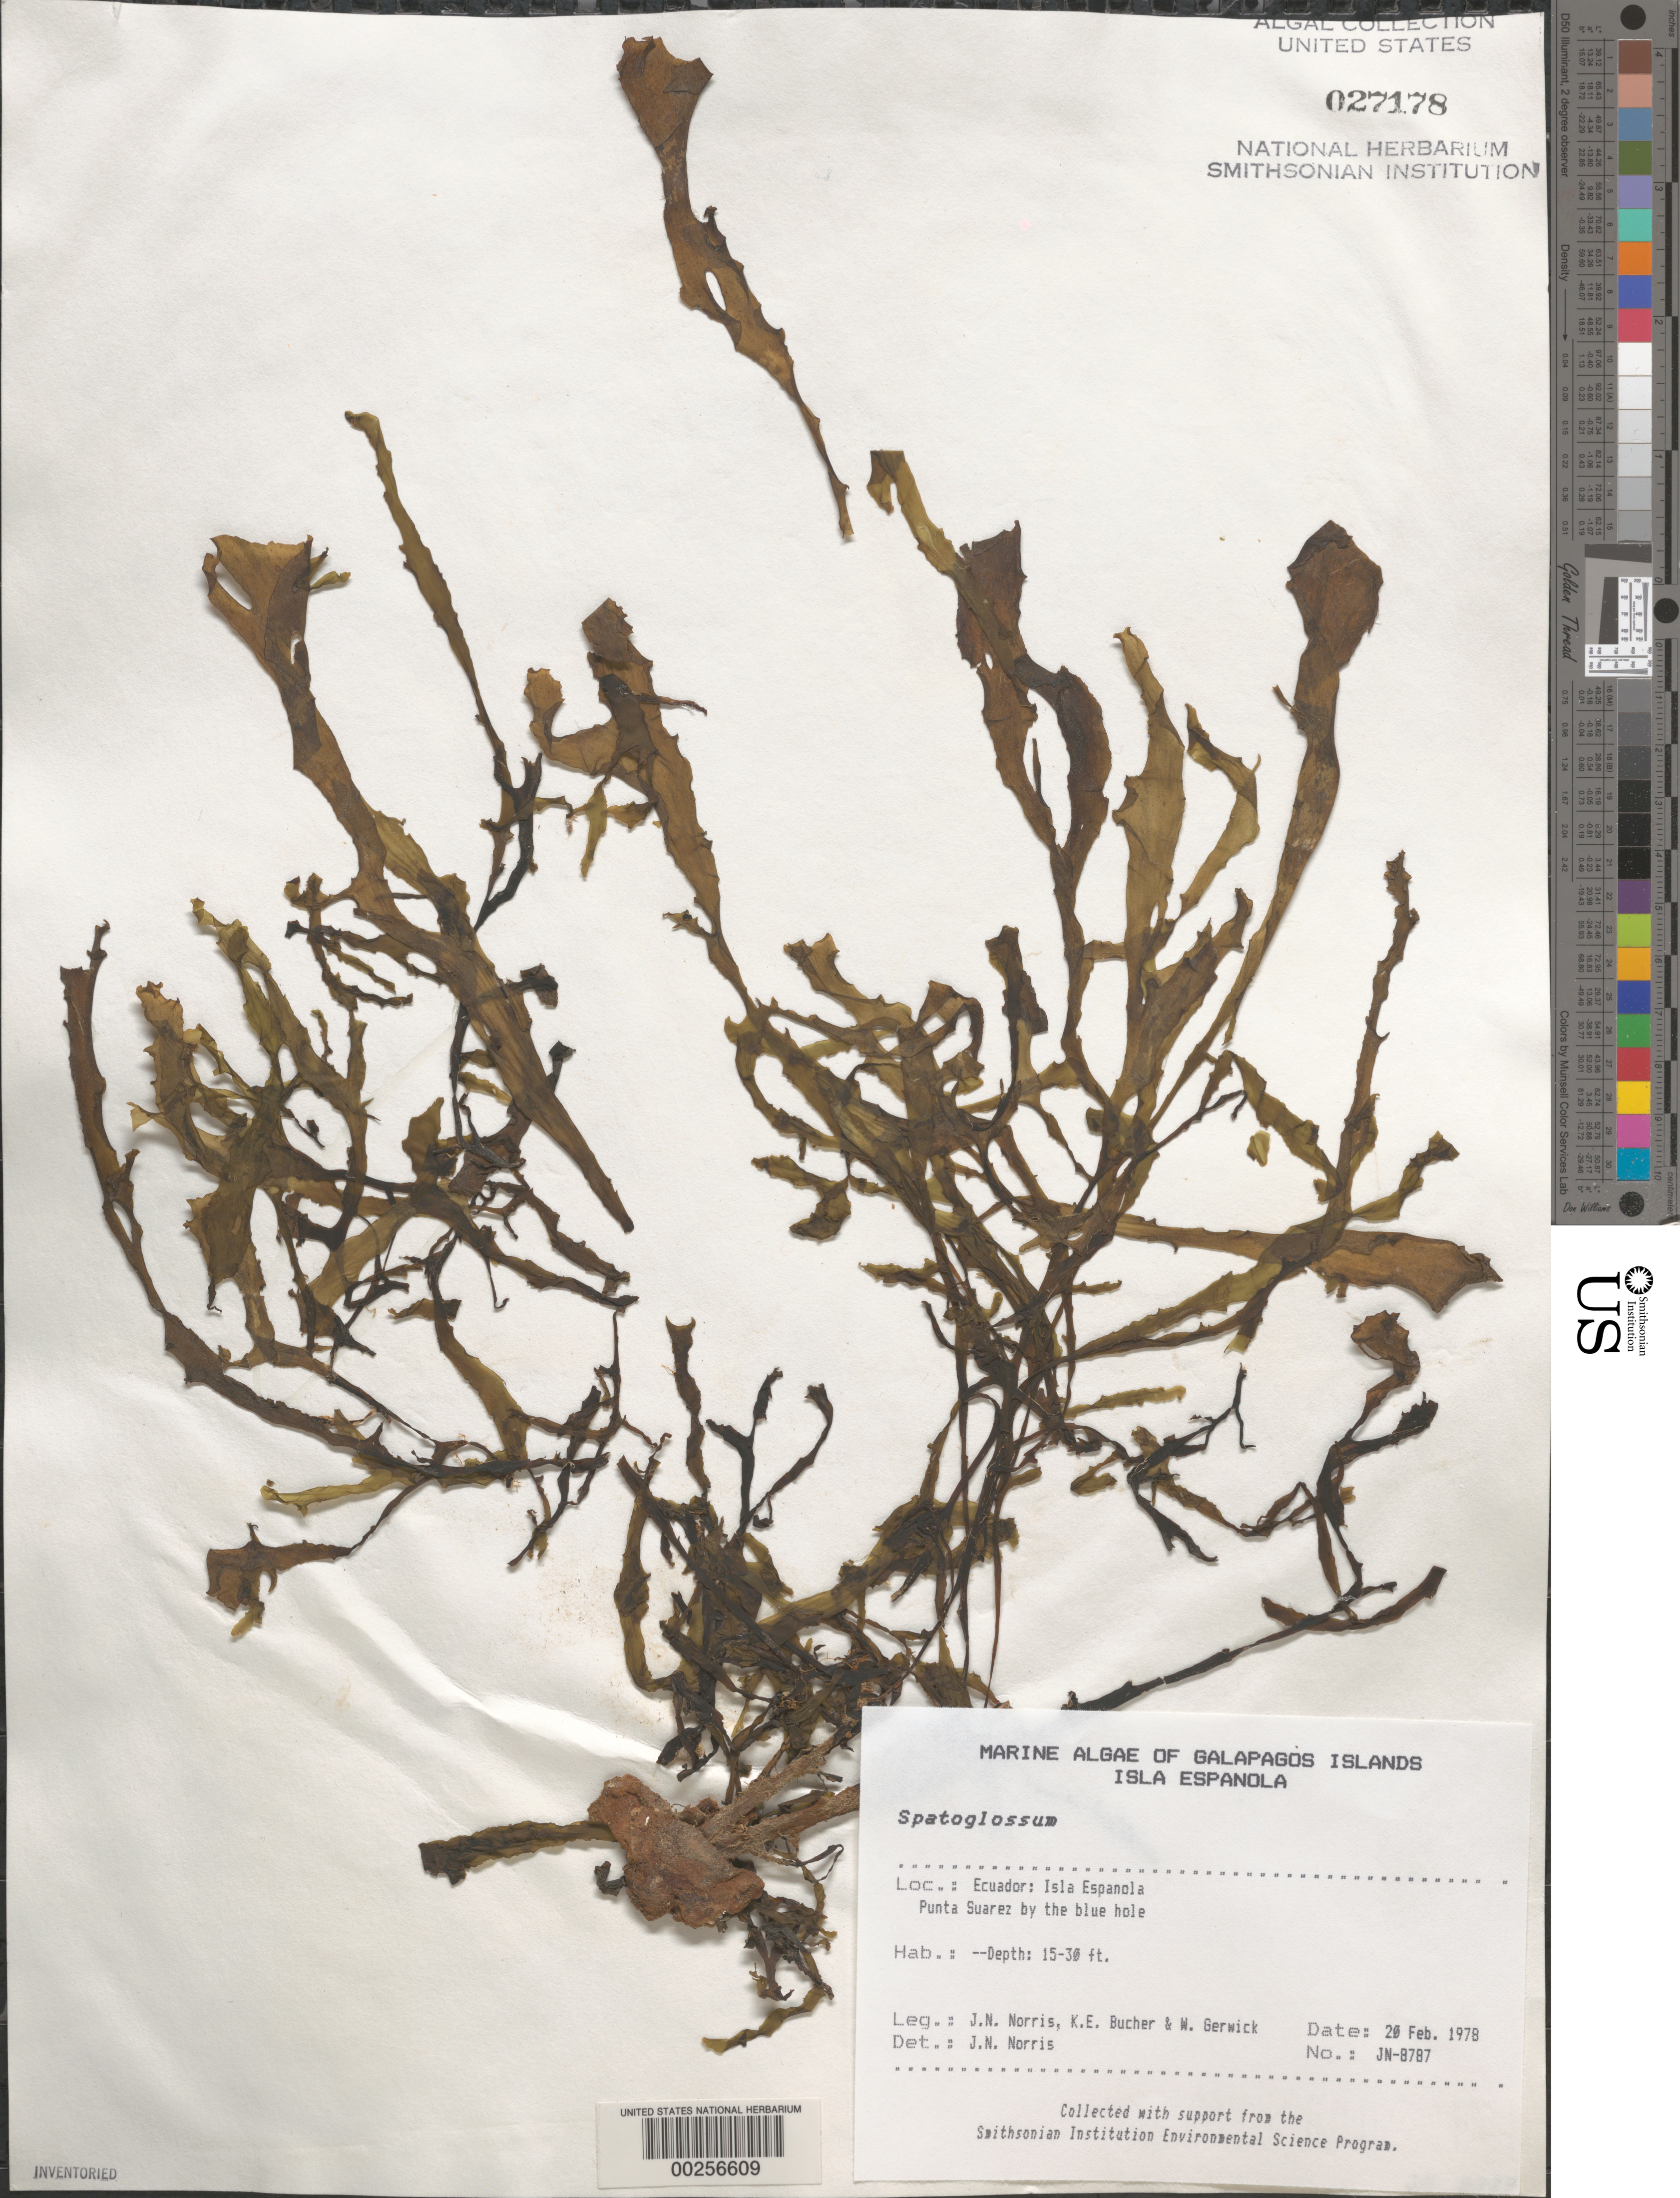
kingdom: Chromista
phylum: Ochrophyta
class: Phaeophyceae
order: Dictyotales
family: Dictyotaceae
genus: Spatoglossum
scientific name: Spatoglossum sp.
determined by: Norris, James N.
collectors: J. N. Norris, M. M. Littler & W. Gerwick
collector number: JN-8787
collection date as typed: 20 Feb 1978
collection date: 1978-02-20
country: Ecuador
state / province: Colón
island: Española [Hood]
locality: Punta Suarez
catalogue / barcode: US 27178